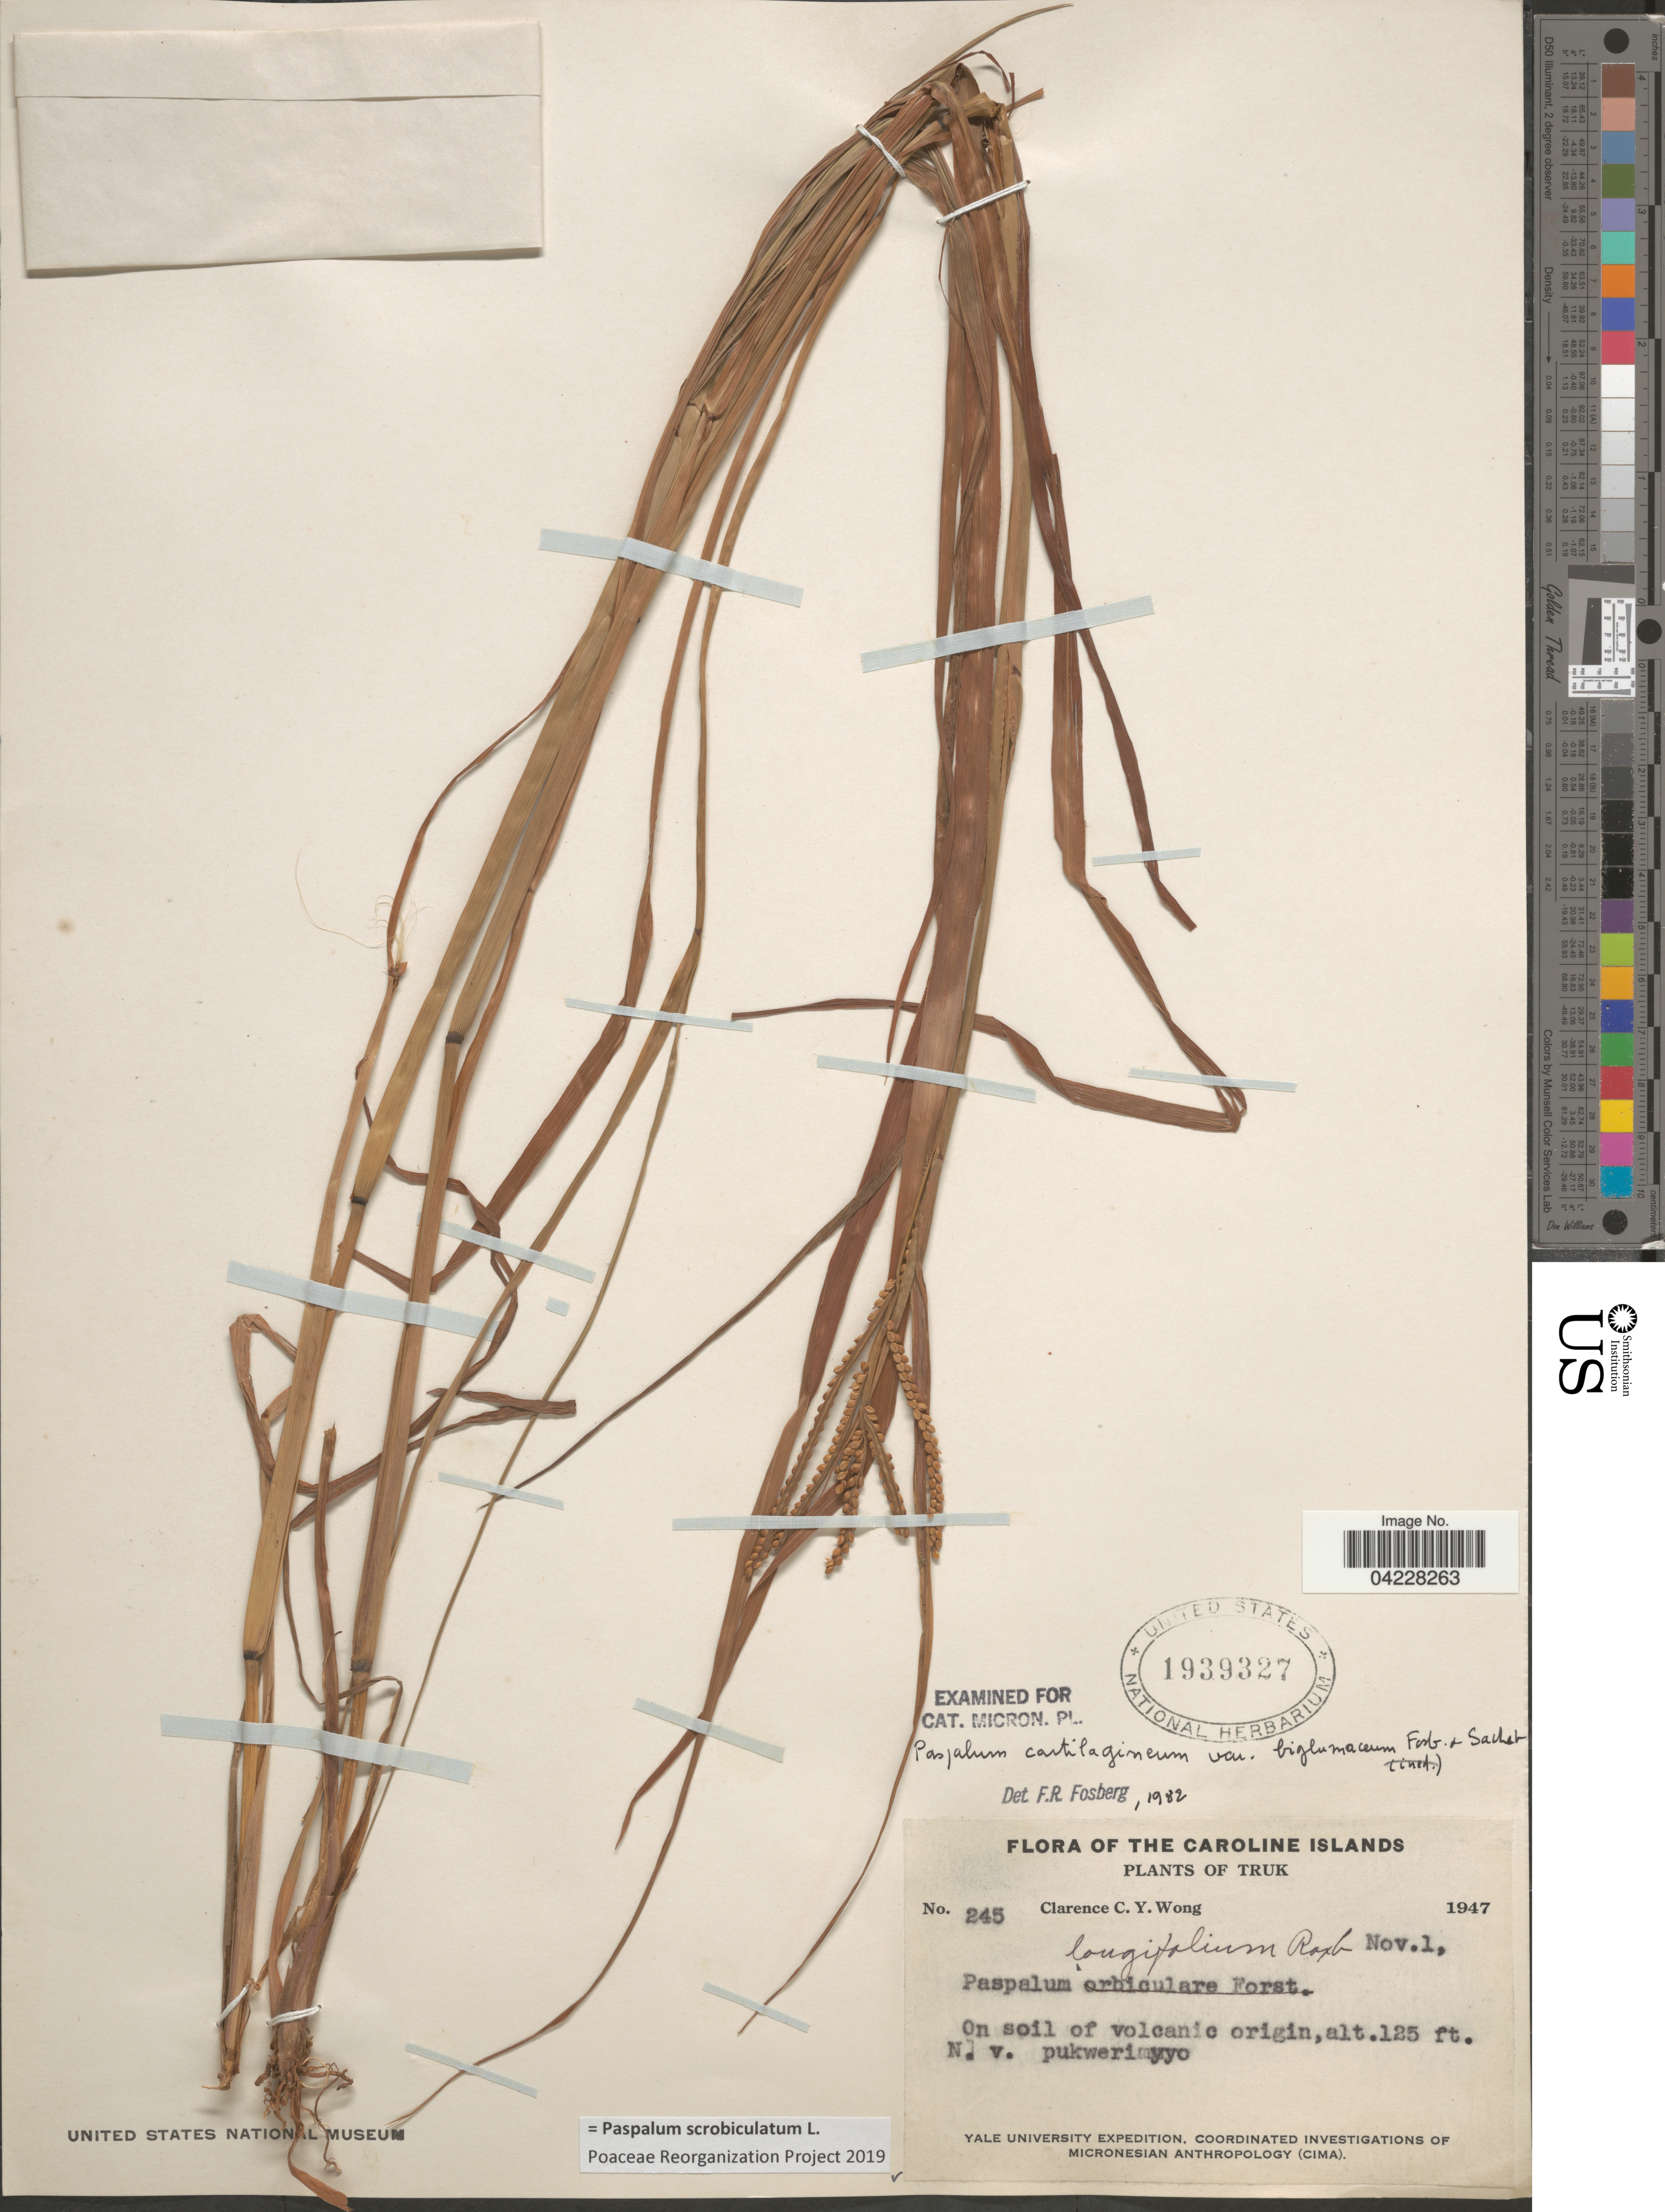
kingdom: Plantae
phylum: Tracheophyta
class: Liliopsida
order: Poales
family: Poaceae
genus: Paspalum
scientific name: Paspalum scrobiculatum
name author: L.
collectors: C. Wong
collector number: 245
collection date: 1947-11-01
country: Micronesia, Federated States of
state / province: Truk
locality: The Caroline Islands. On soil of volcanic origin, N.v. pukwerimyyo [interpreted]. Yale University Expedition.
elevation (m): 38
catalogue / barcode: US 1939327